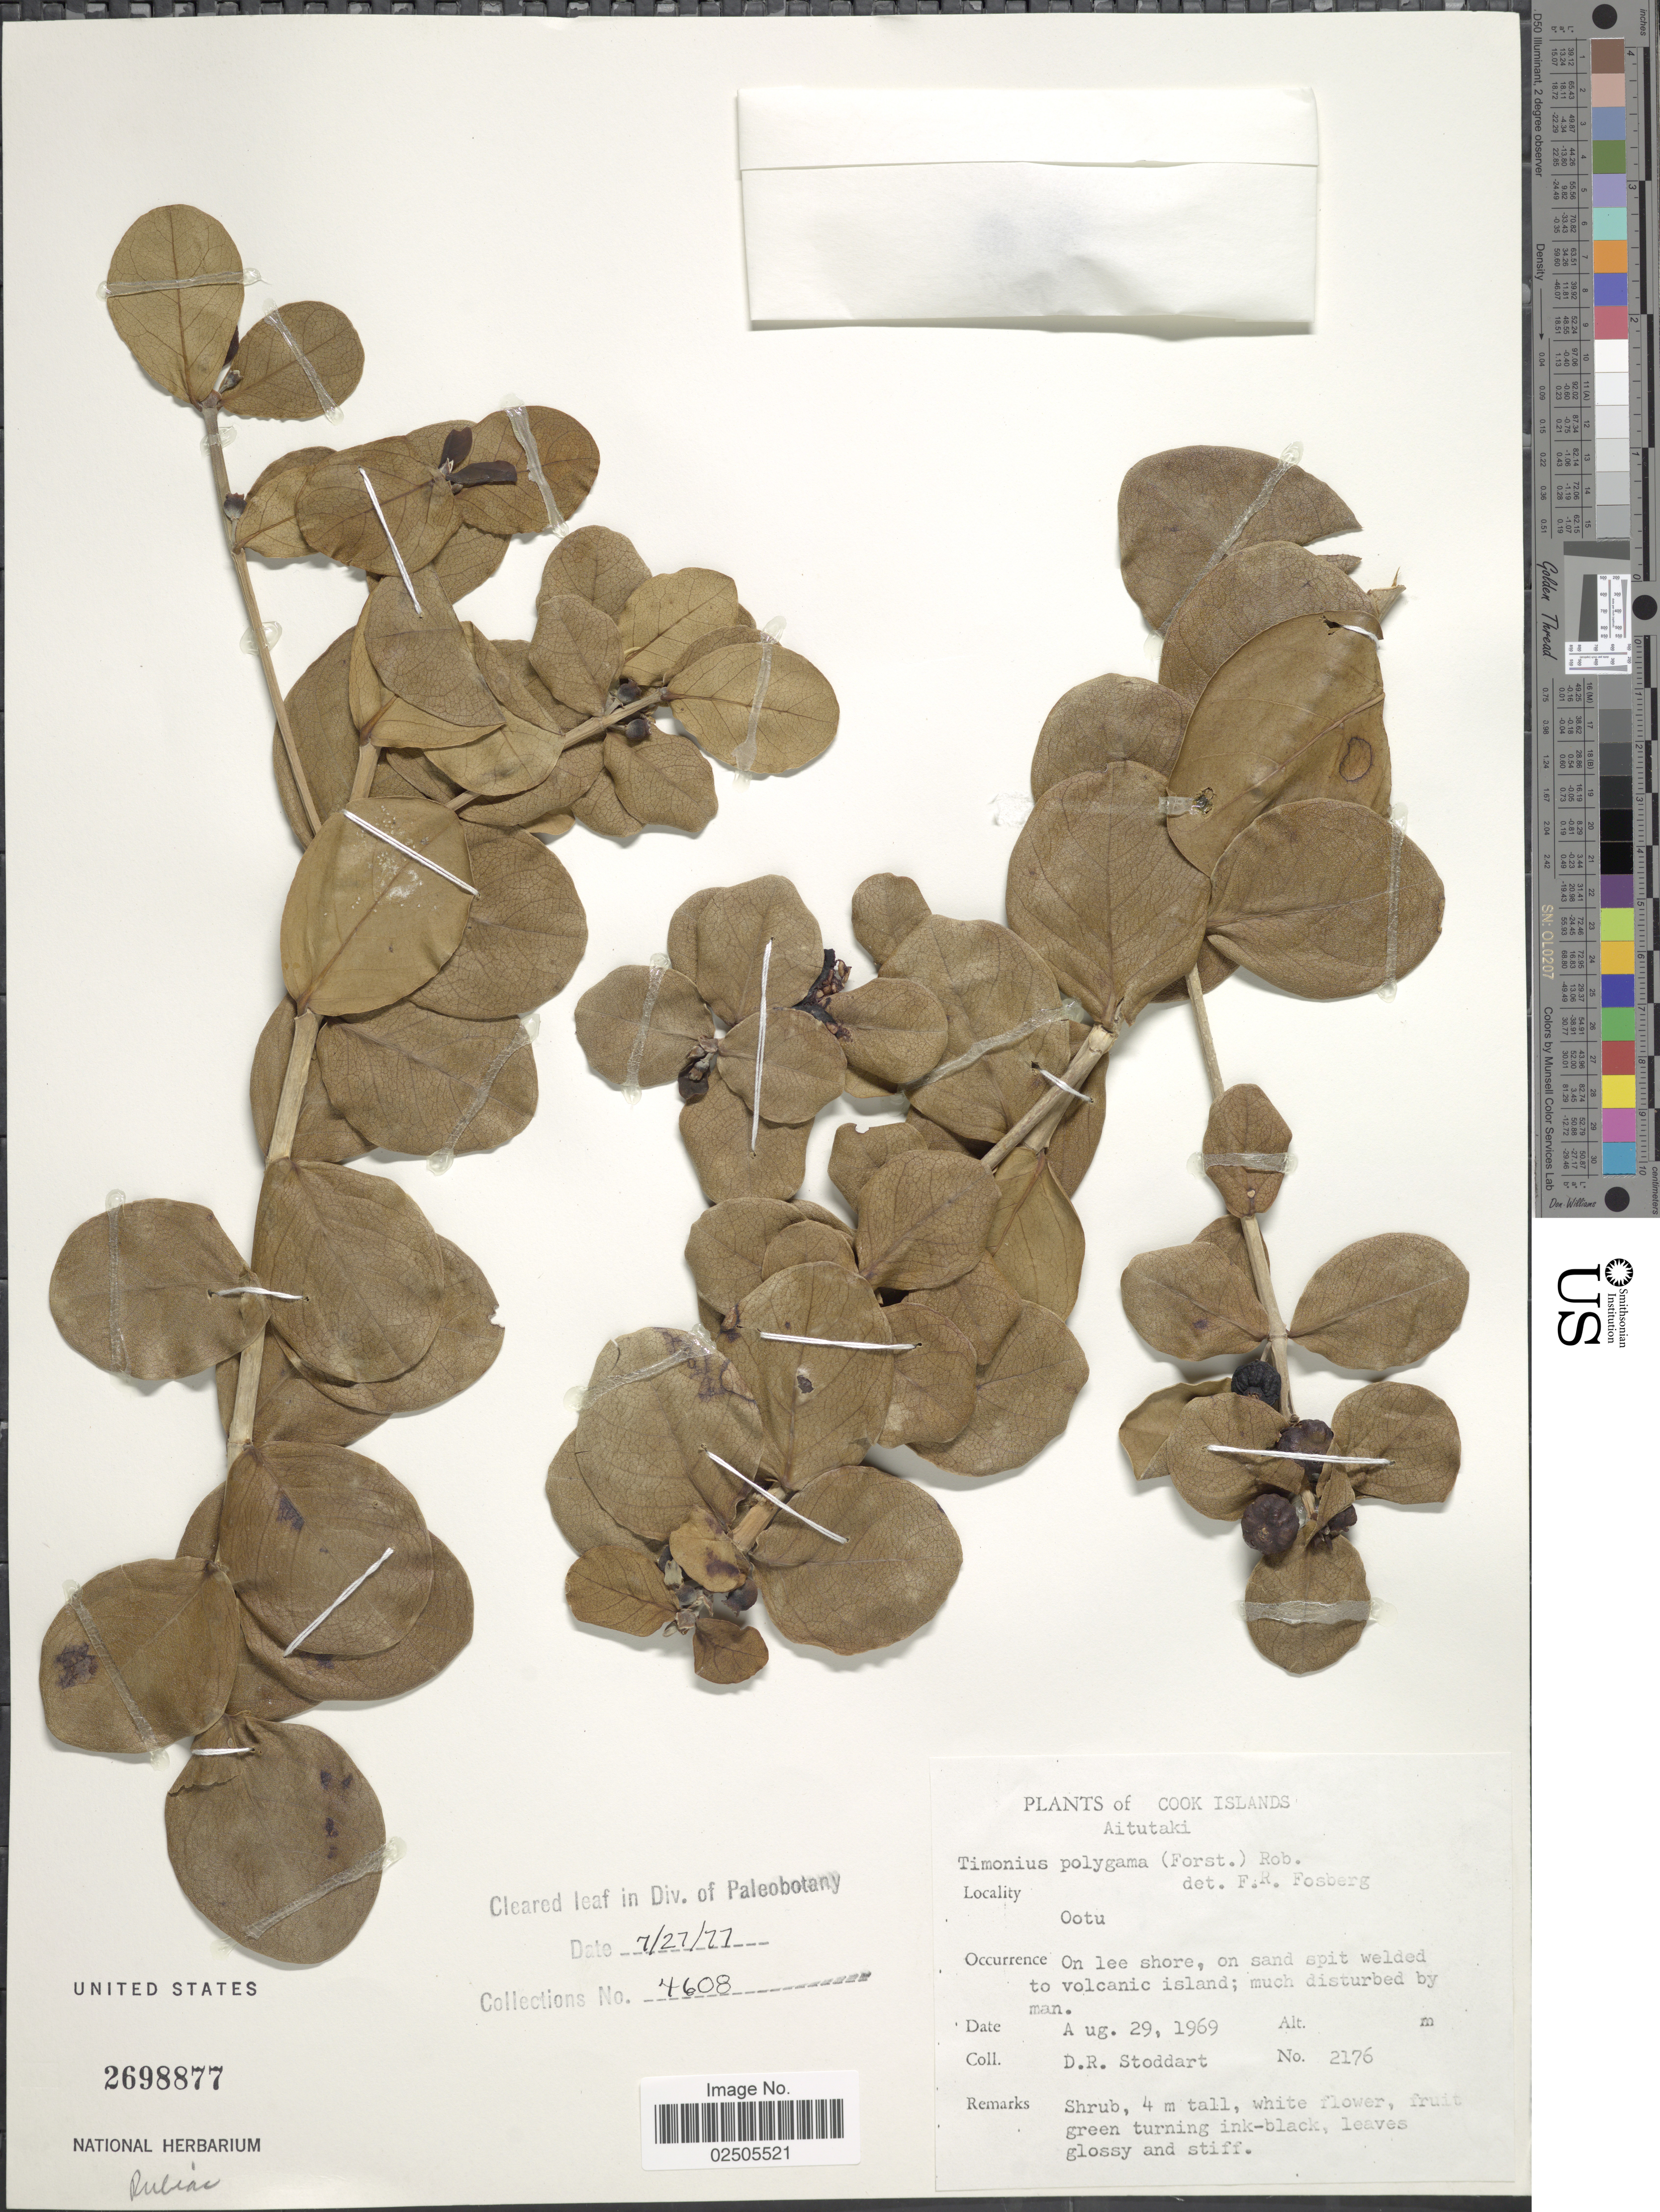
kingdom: Plantae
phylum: Tracheophyta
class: Magnoliopsida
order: Gentianales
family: Rubiaceae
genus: Timonius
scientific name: Timonius polygamus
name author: (G. Forst.) Rob.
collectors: D. R. Stoddart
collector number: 21276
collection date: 1969-08-29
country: Cook Islands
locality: Aitutaki, Ootu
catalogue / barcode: US 2698877